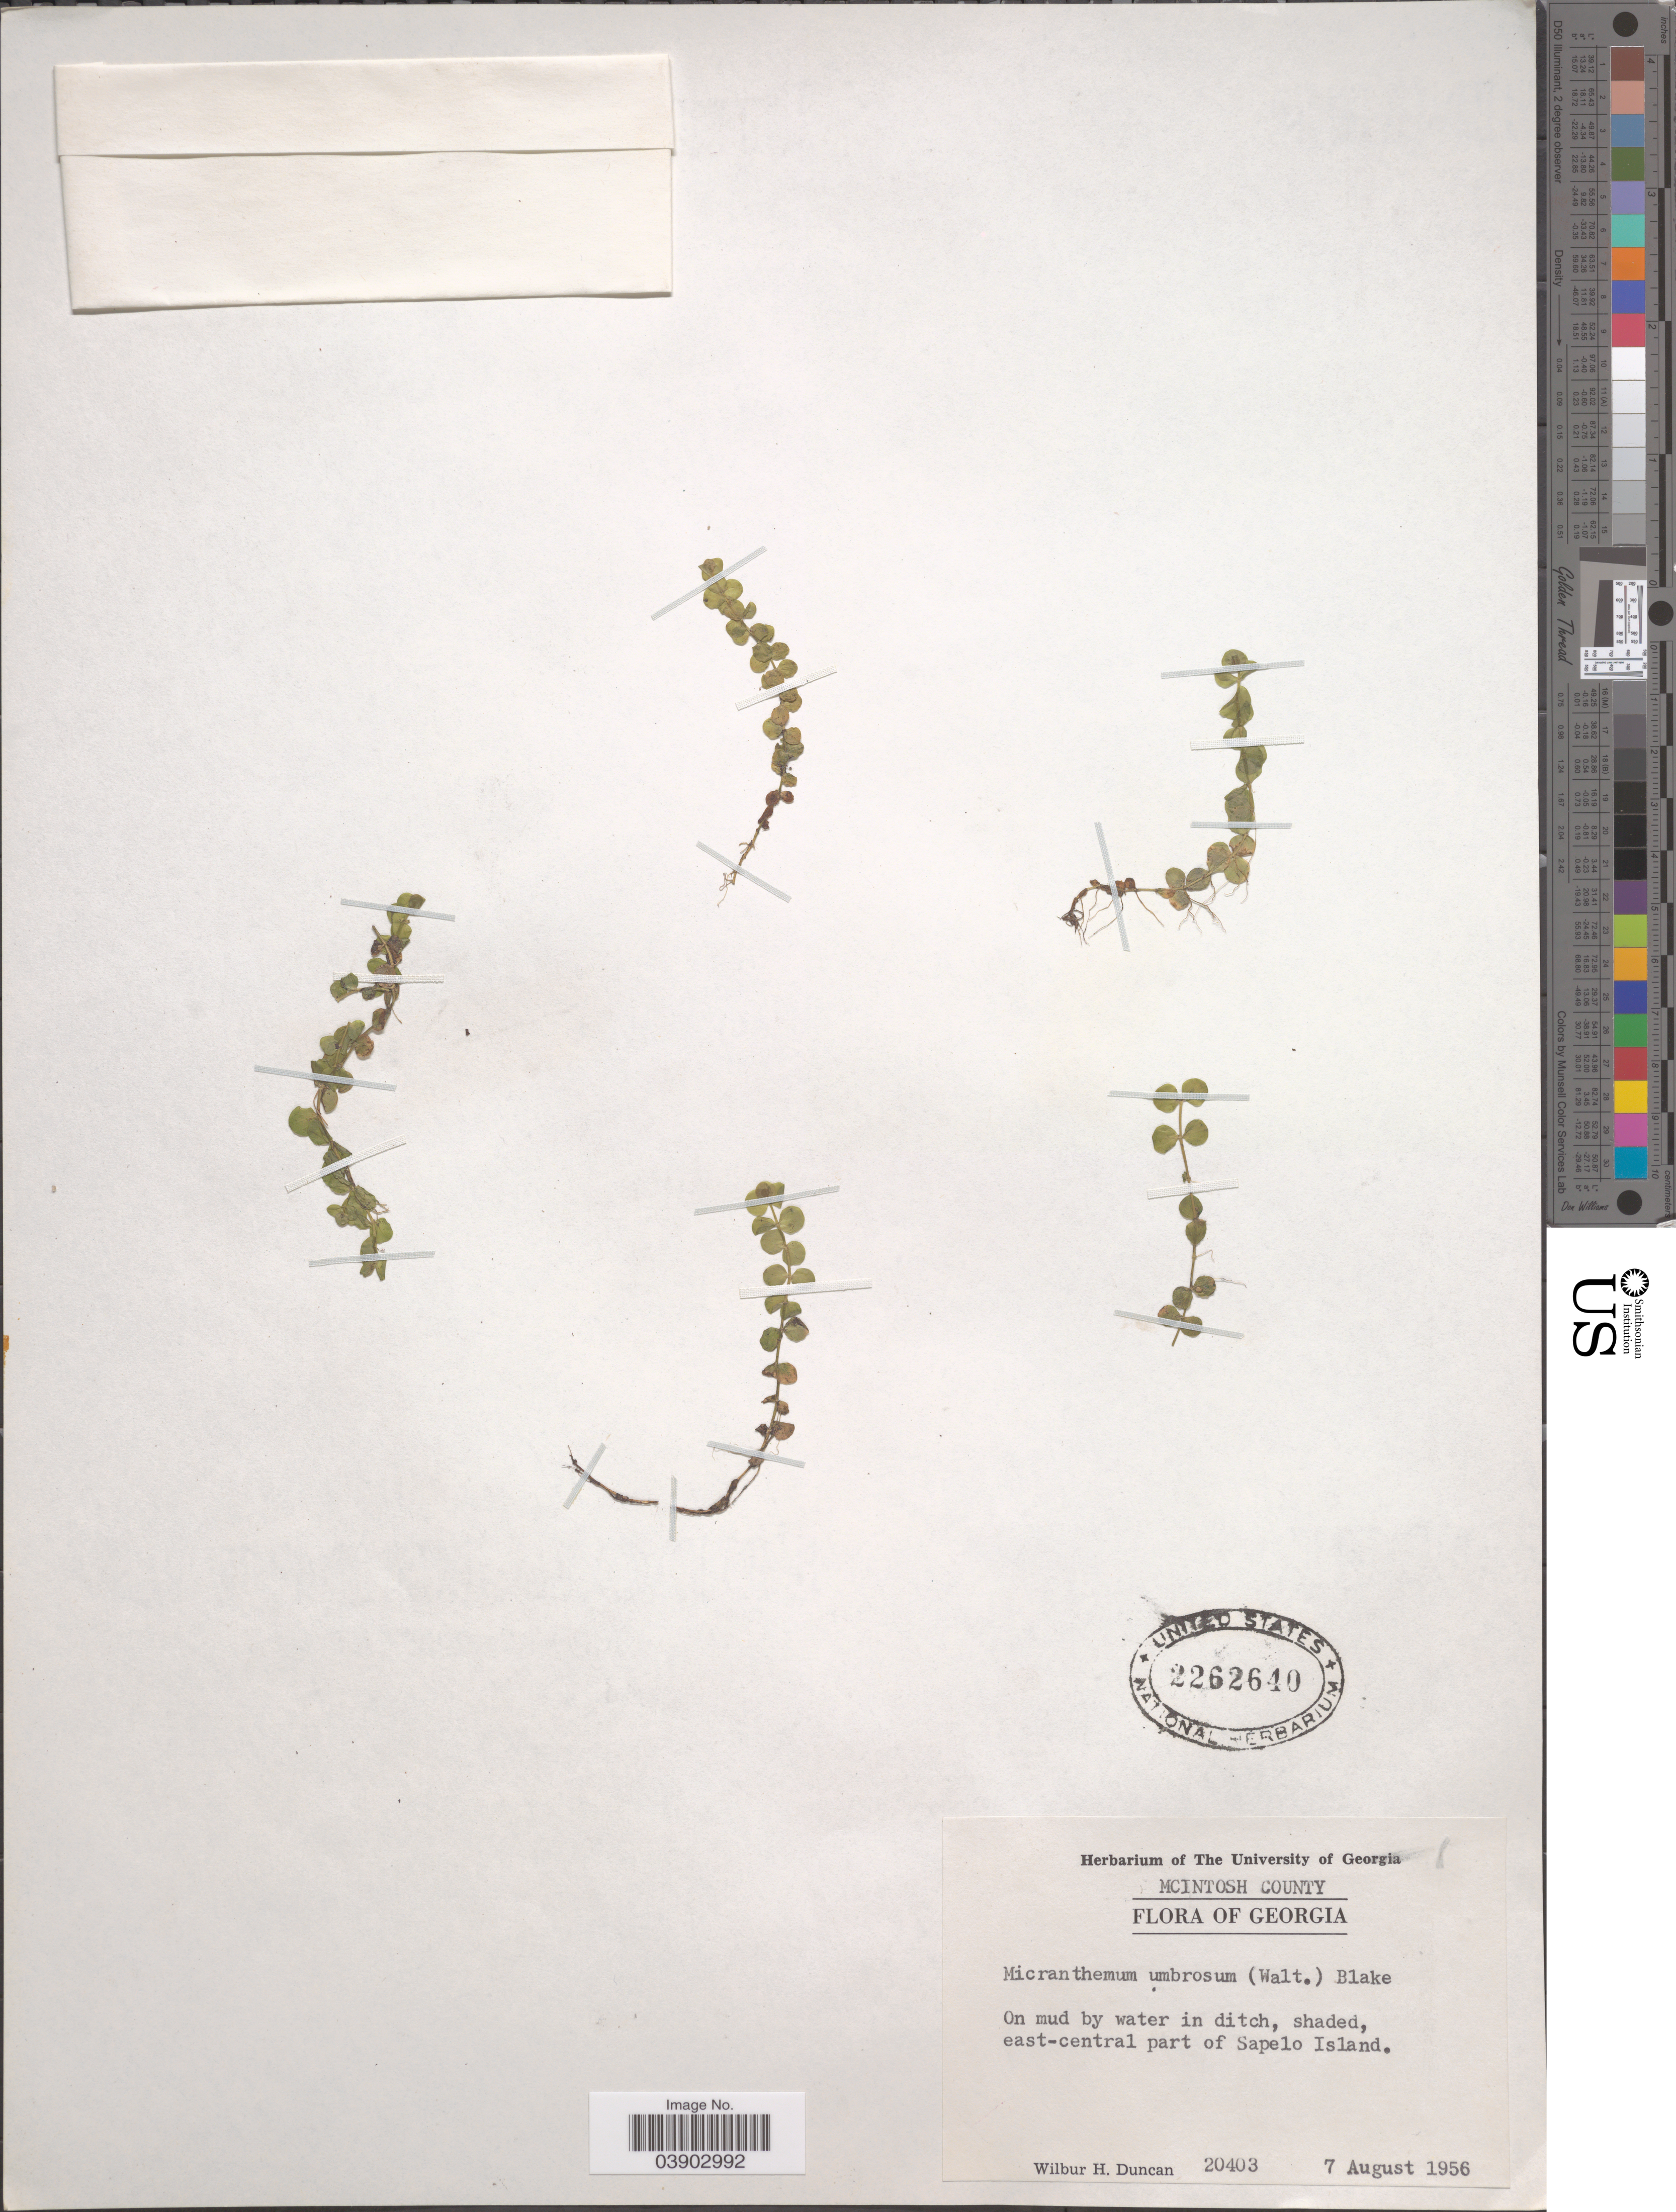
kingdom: Plantae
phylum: Tracheophyta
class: Magnoliopsida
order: Lamiales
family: Linderniaceae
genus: Micranthemum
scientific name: Micranthemum umbrosum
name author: (J.F. Gmel.) S.F. Blake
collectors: W. H. Duncan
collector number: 20403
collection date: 1956-08-07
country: United States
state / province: Georgia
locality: Mcintosh County. East-central part of Sapelo Island.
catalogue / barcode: US 2262640